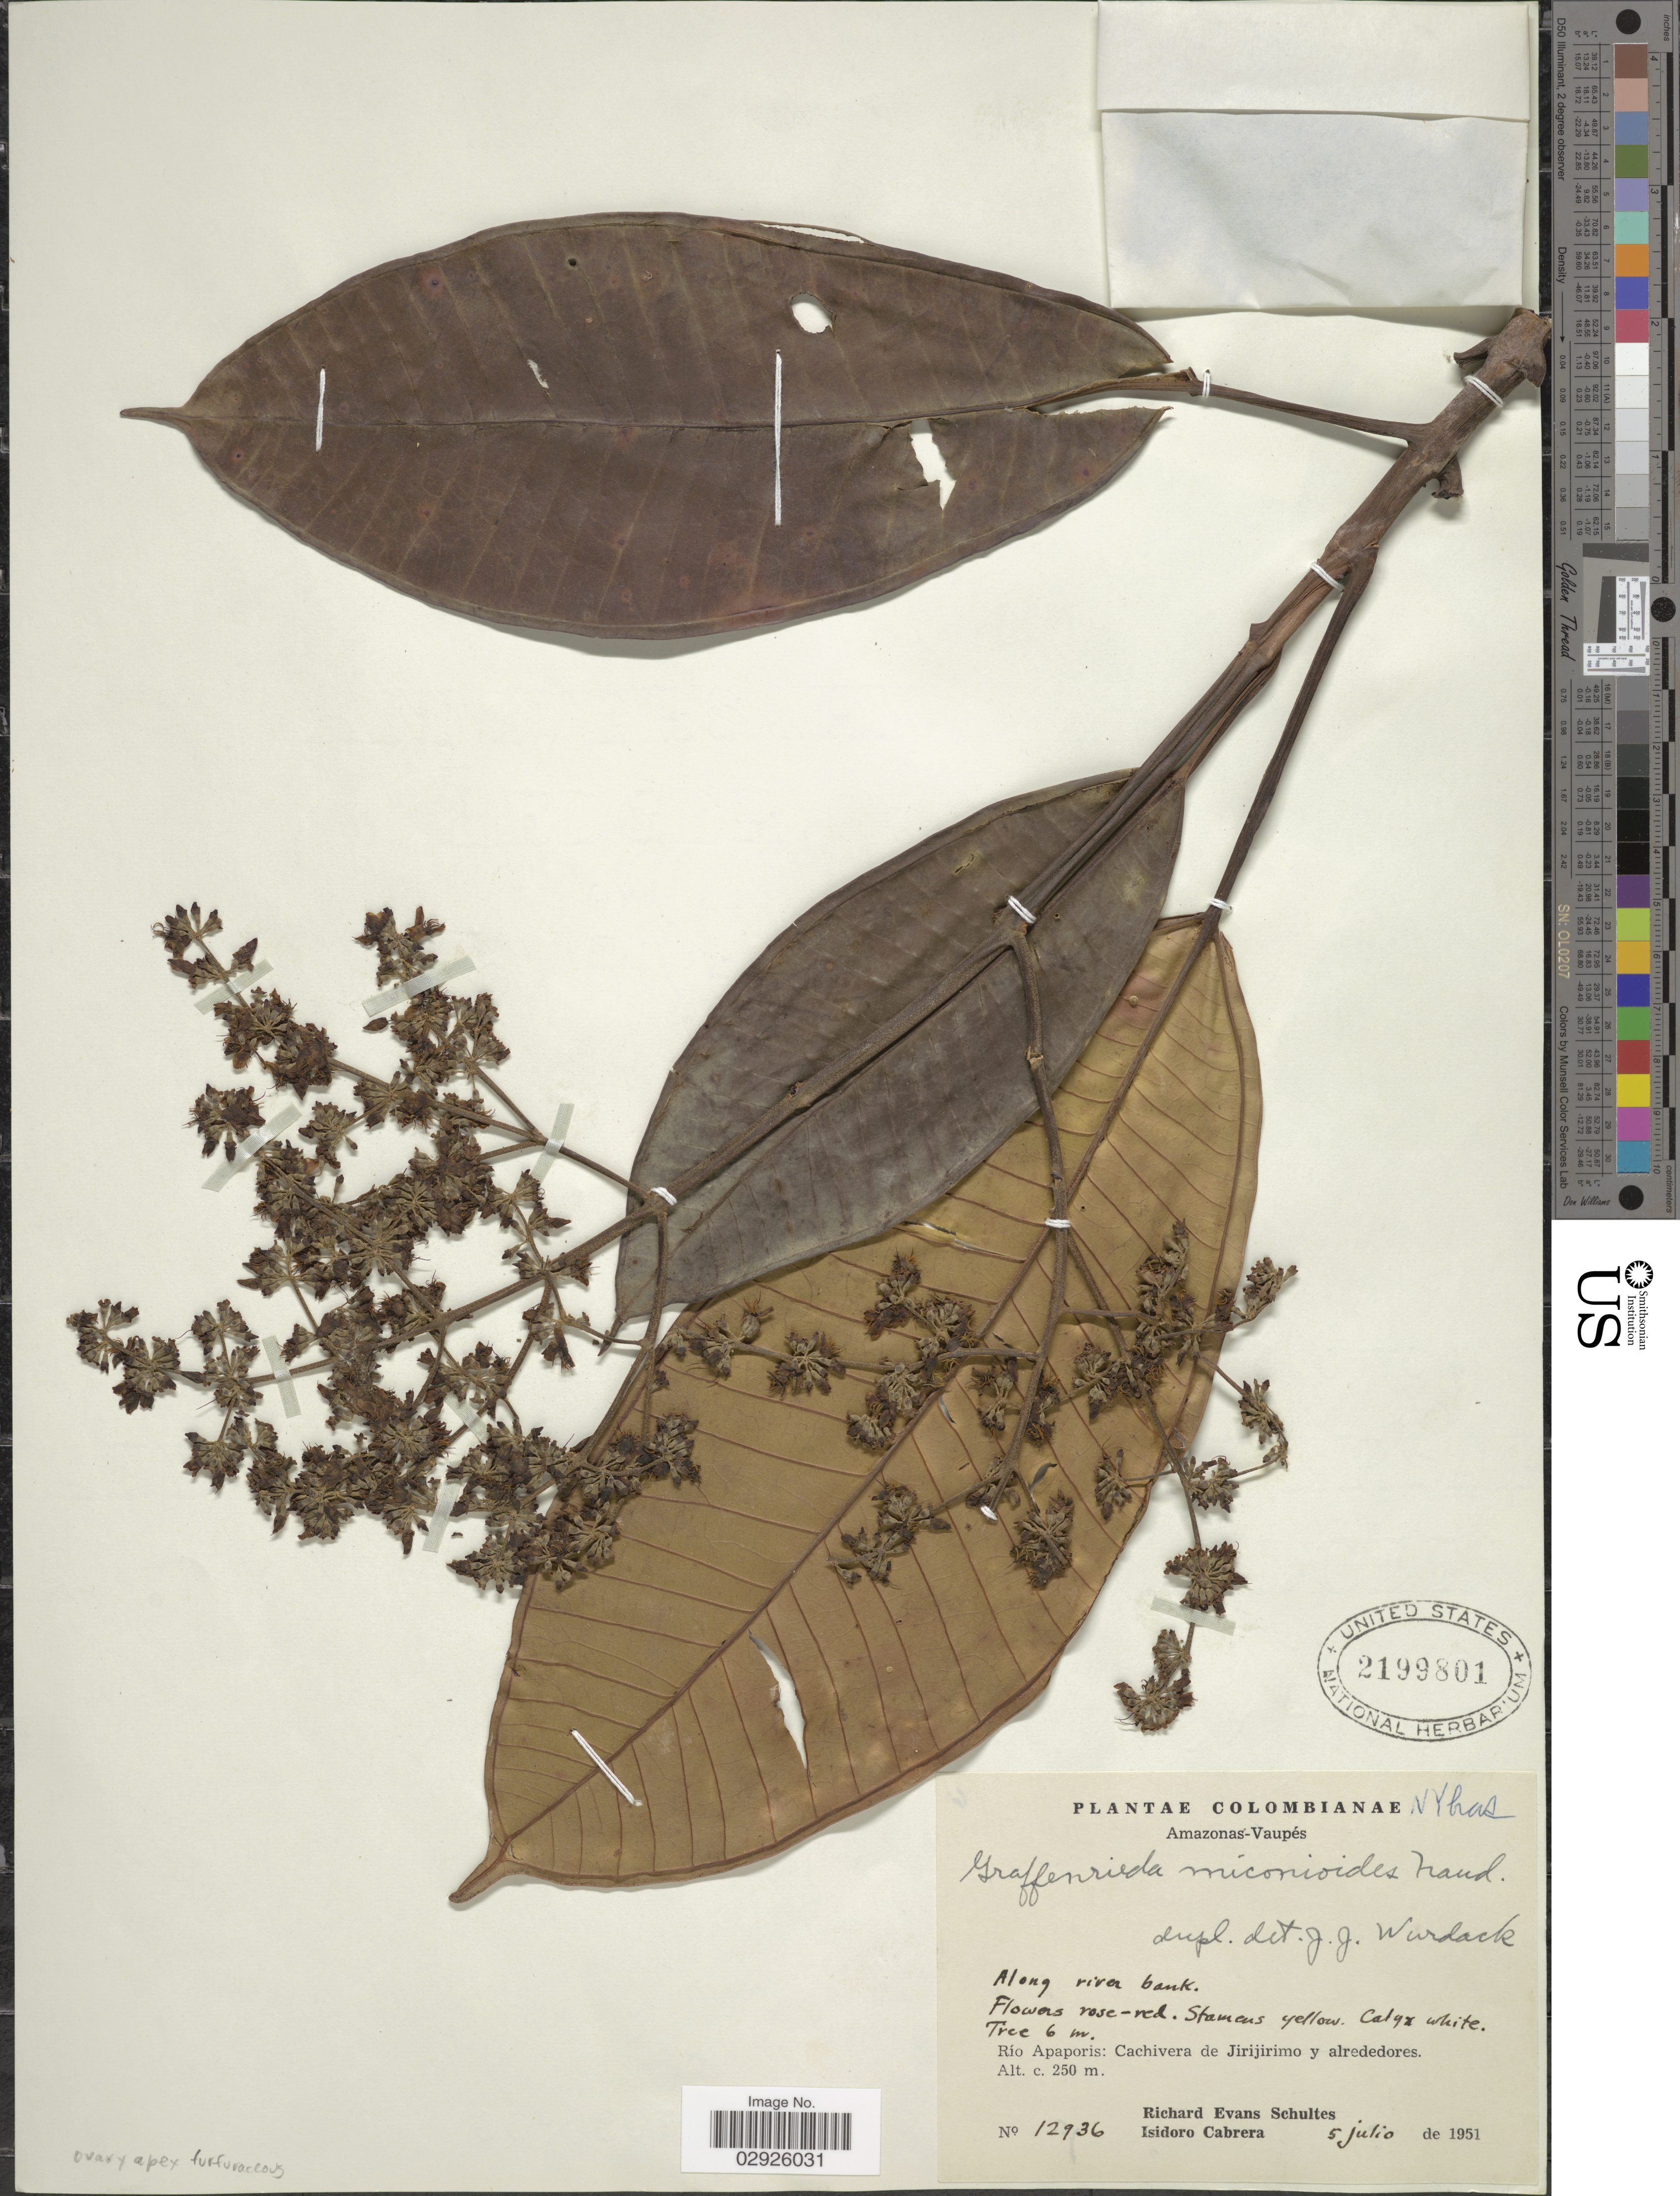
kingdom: Plantae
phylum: Tracheophyta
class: Magnoliopsida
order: Myrtales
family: Melastomataceae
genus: Graffenrieda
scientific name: Graffenrieda miconioides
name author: Naudin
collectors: R. E. Schultes & I. Cabrera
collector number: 12936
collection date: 1951-07-05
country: Colombia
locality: Amazonas-Vaupés. Along river bank. Rio Apaporis: Cachivera de Jirijirimo y alrededores.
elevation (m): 250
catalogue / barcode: US 2199801